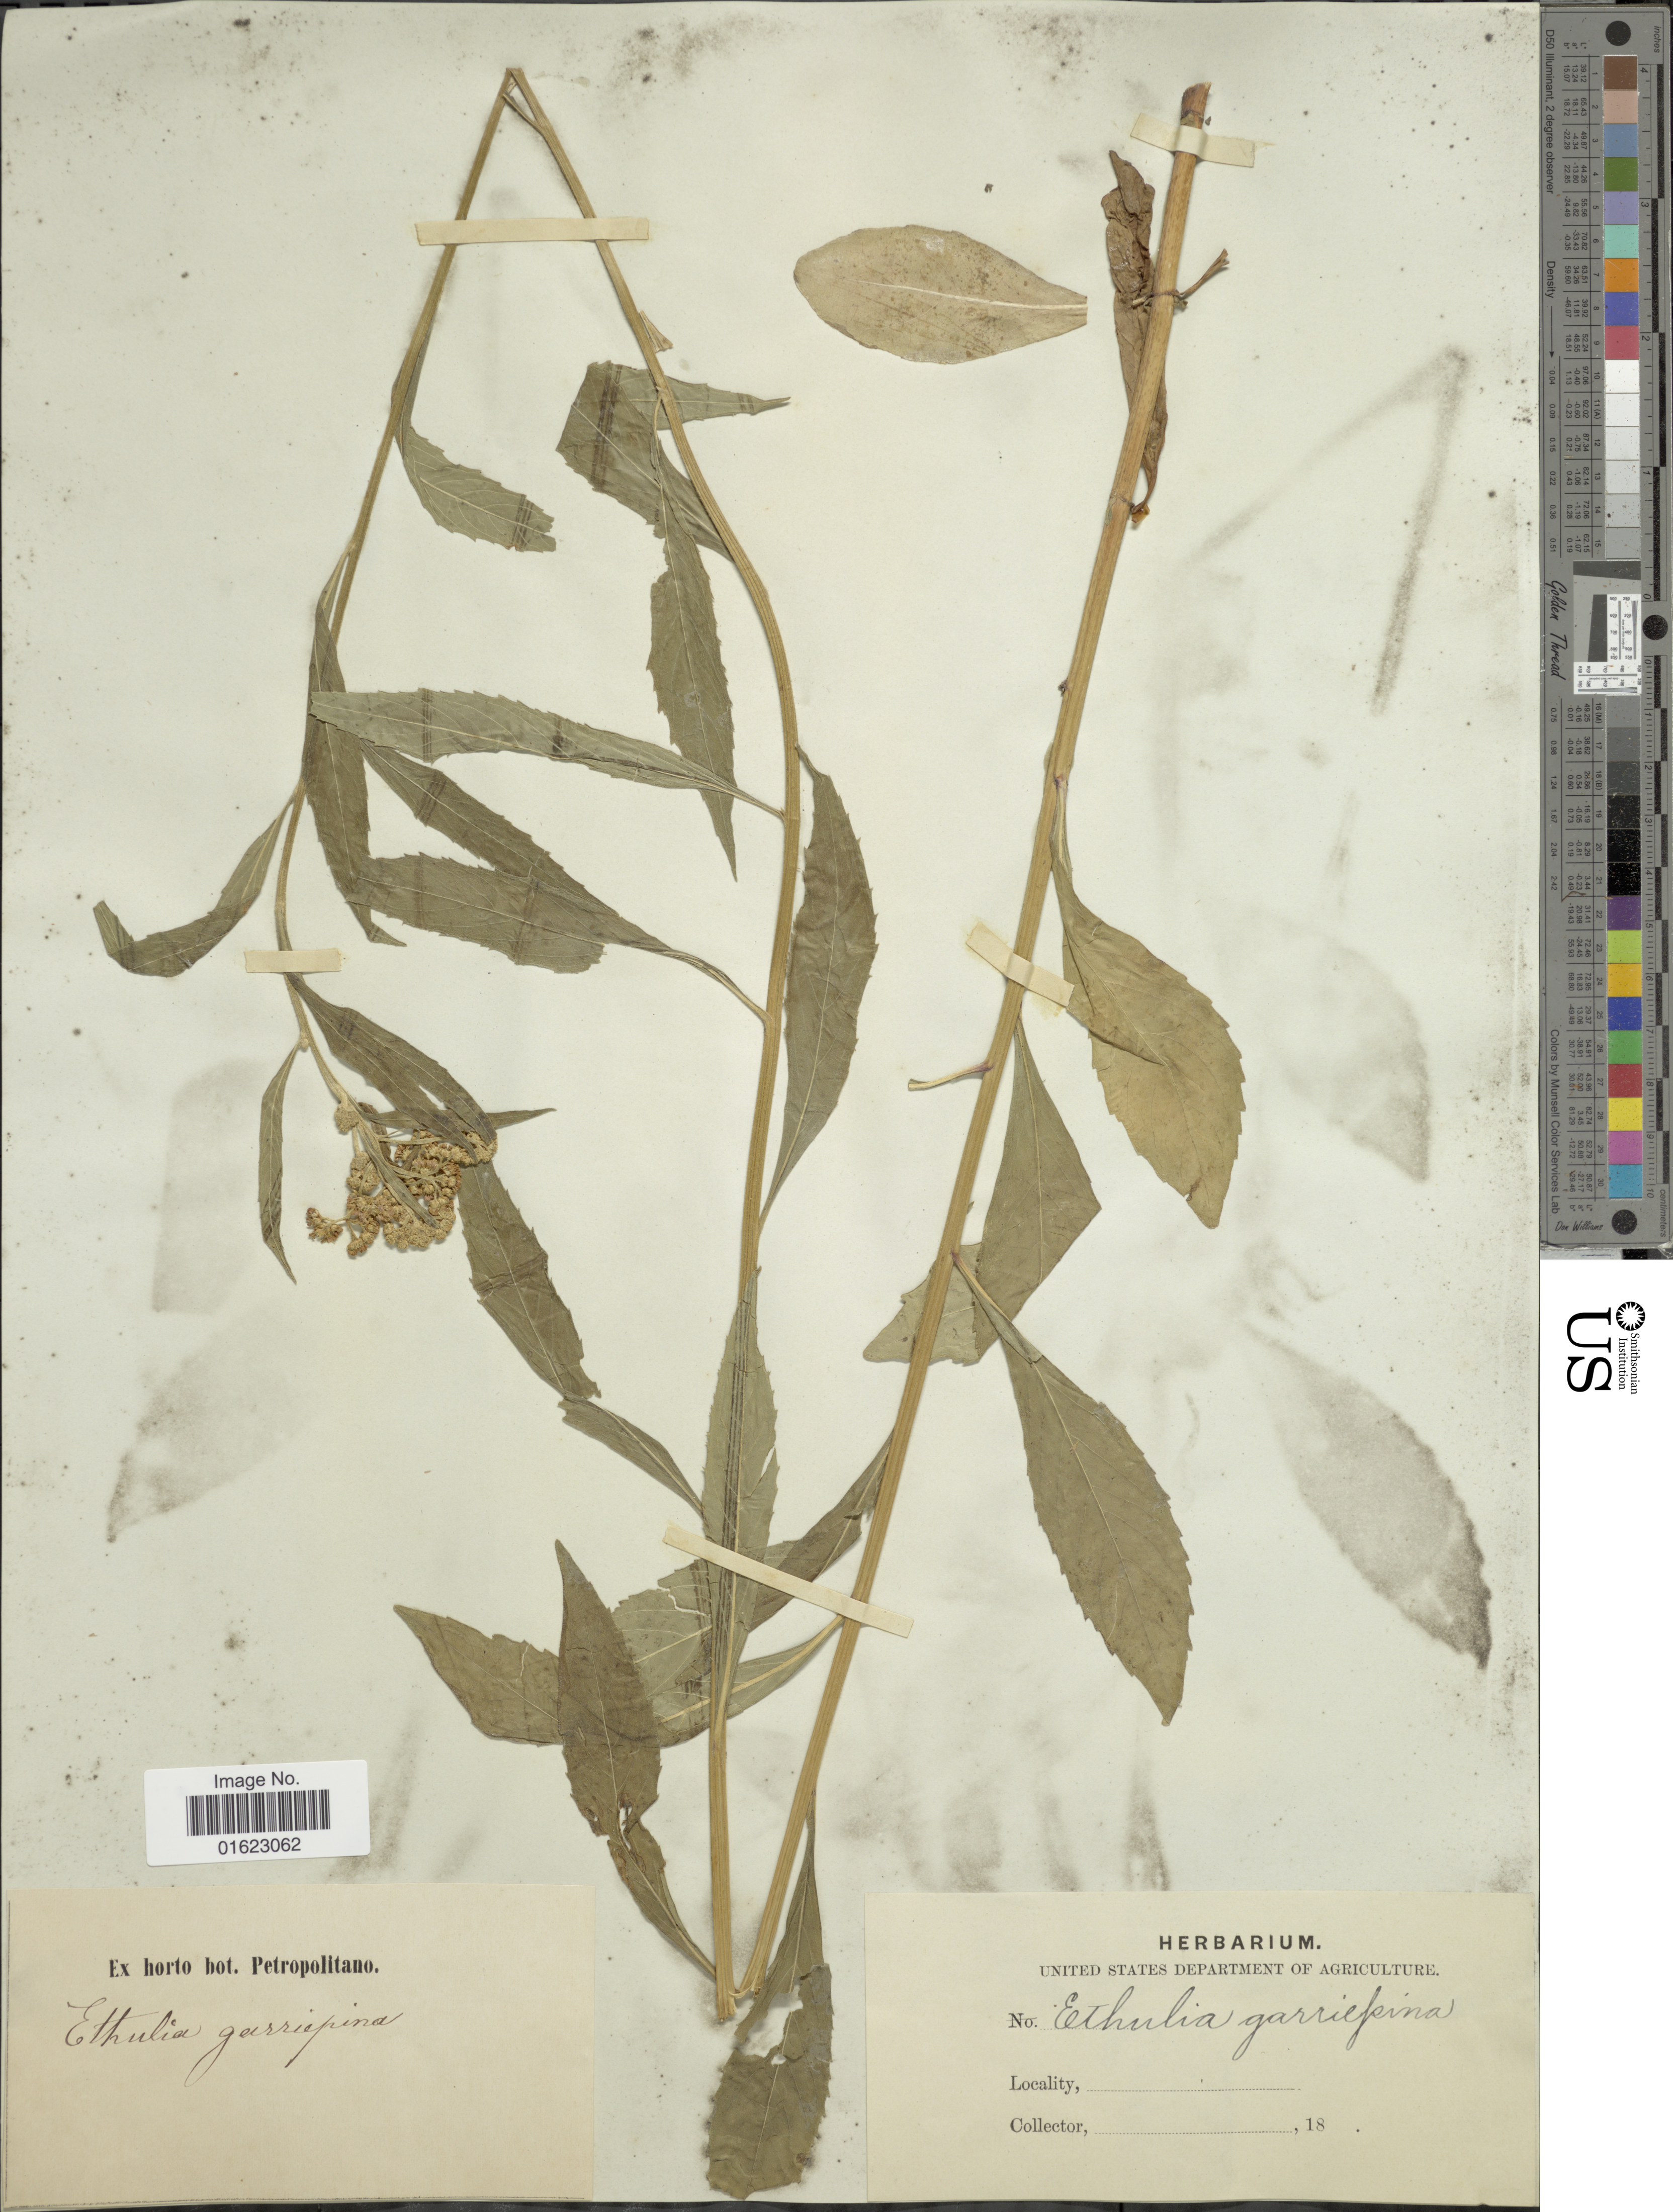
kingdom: Plantae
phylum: Tracheophyta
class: Magnoliopsida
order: Asterales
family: Asteraceae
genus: Litogyne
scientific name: Litogyne gariepina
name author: (DC.) Anderb.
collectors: United States Department of Agriculture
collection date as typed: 18